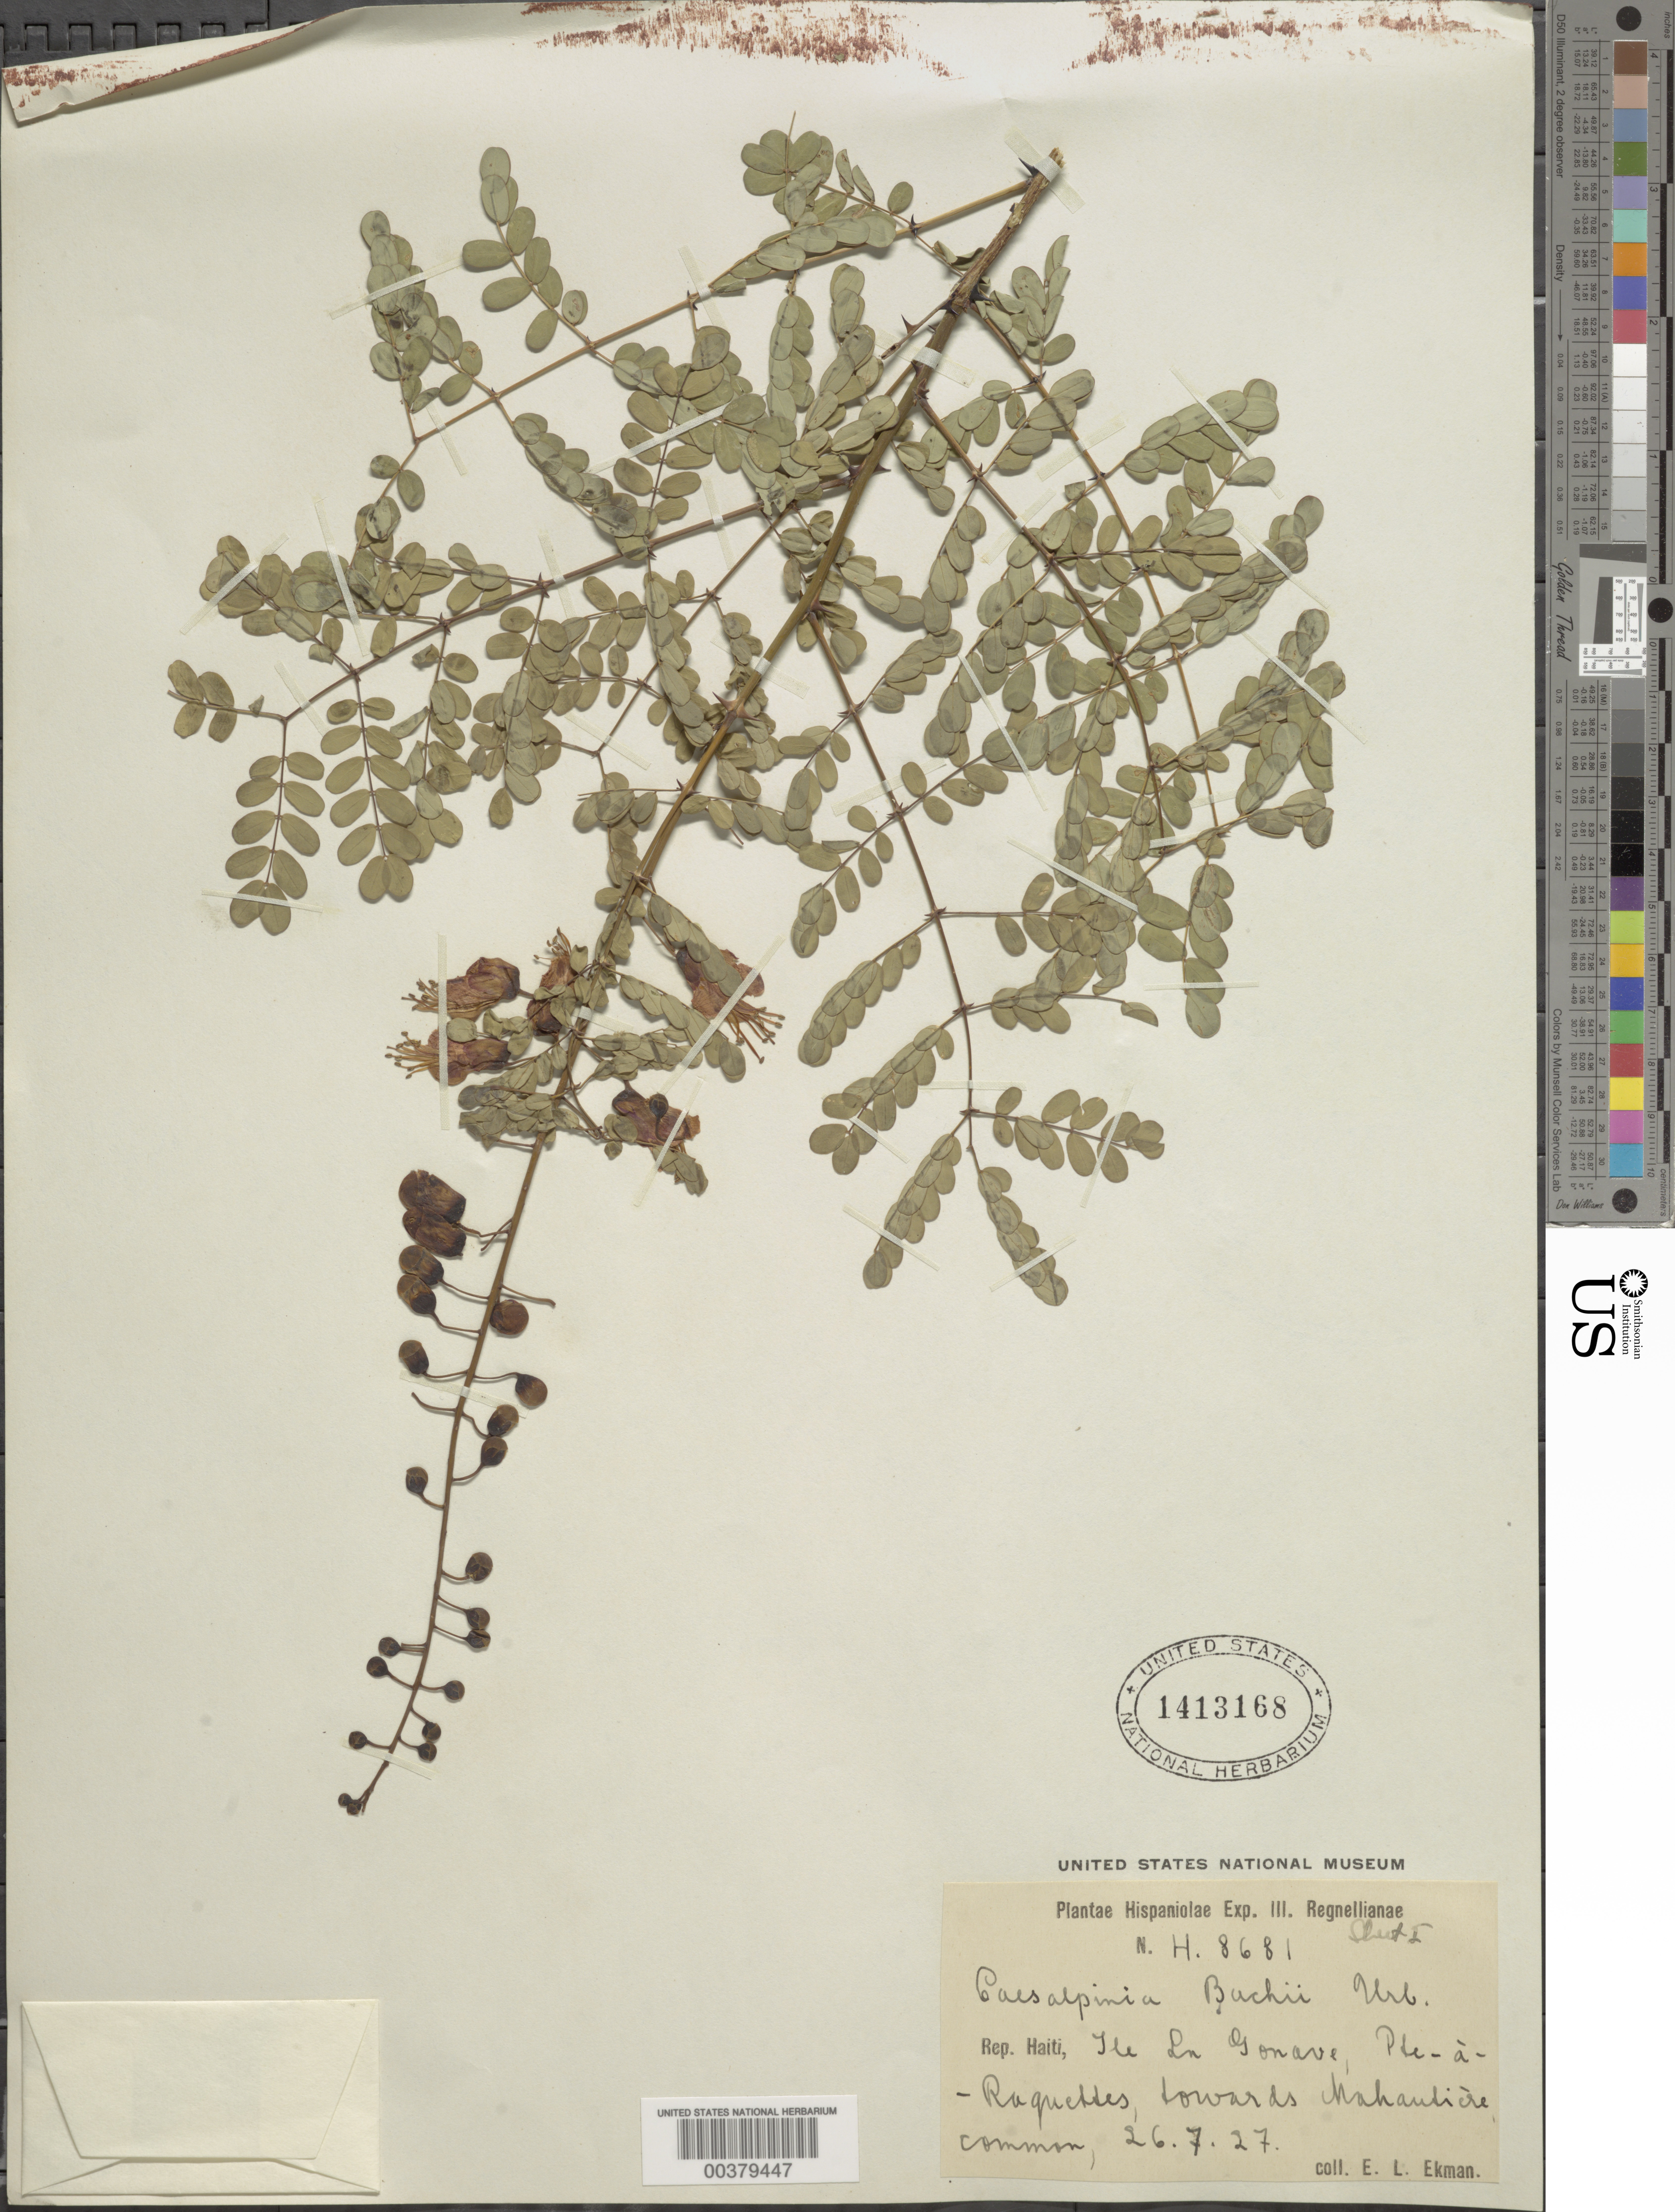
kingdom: Plantae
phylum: Tracheophyta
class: Magnoliopsida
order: Fabales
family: Fabaceae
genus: Denisophytum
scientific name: Denisophytum buchii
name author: (Urb.) Gagnon & G.P. Lewis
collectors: E. L. Ekman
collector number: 8681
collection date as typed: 26 Jul 1927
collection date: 1927-07-26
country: Haiti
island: Hispaniola Island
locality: Ile ln gonave, pte-a-raquettes, towards mahanticre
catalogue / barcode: US 1413168